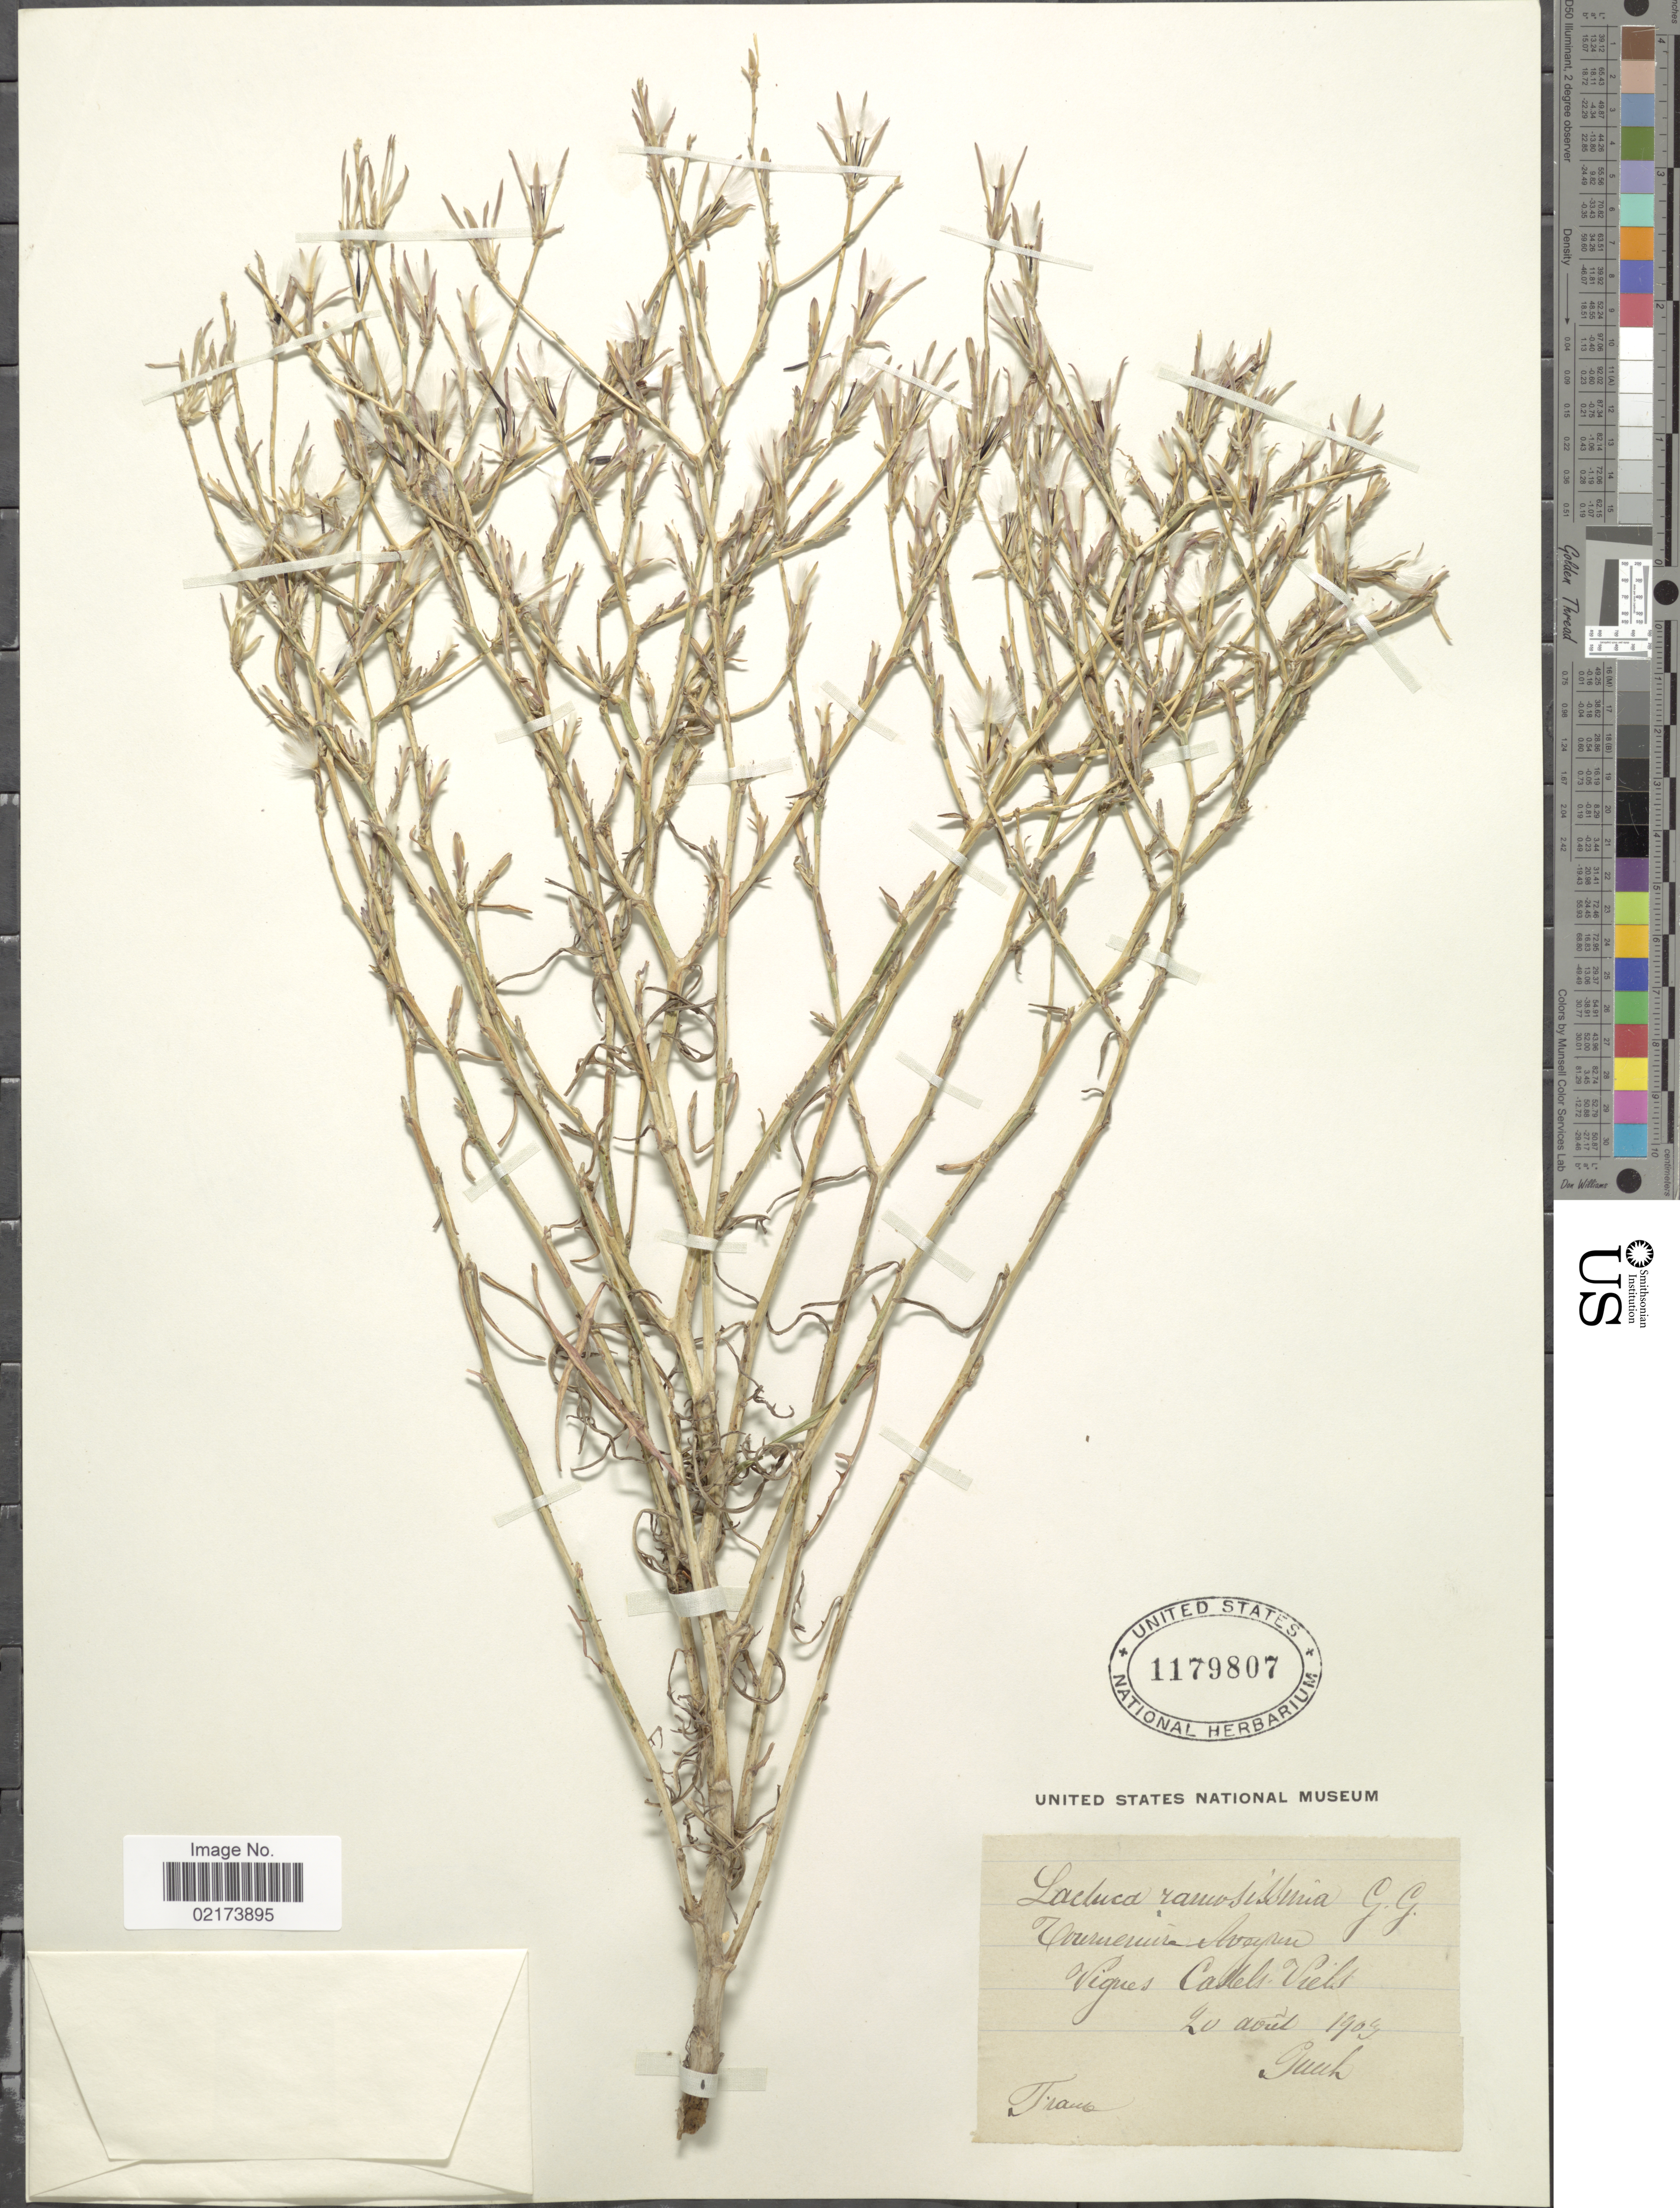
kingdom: Plantae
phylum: Tracheophyta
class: Magnoliopsida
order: Asterales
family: Asteraceae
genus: Lactuca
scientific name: Lactuca viminea subsp. ramosissima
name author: (All.) Arcang.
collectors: Puech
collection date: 1904-08-20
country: France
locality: Vignes Castels Viels [interpreted]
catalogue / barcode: US 1179807